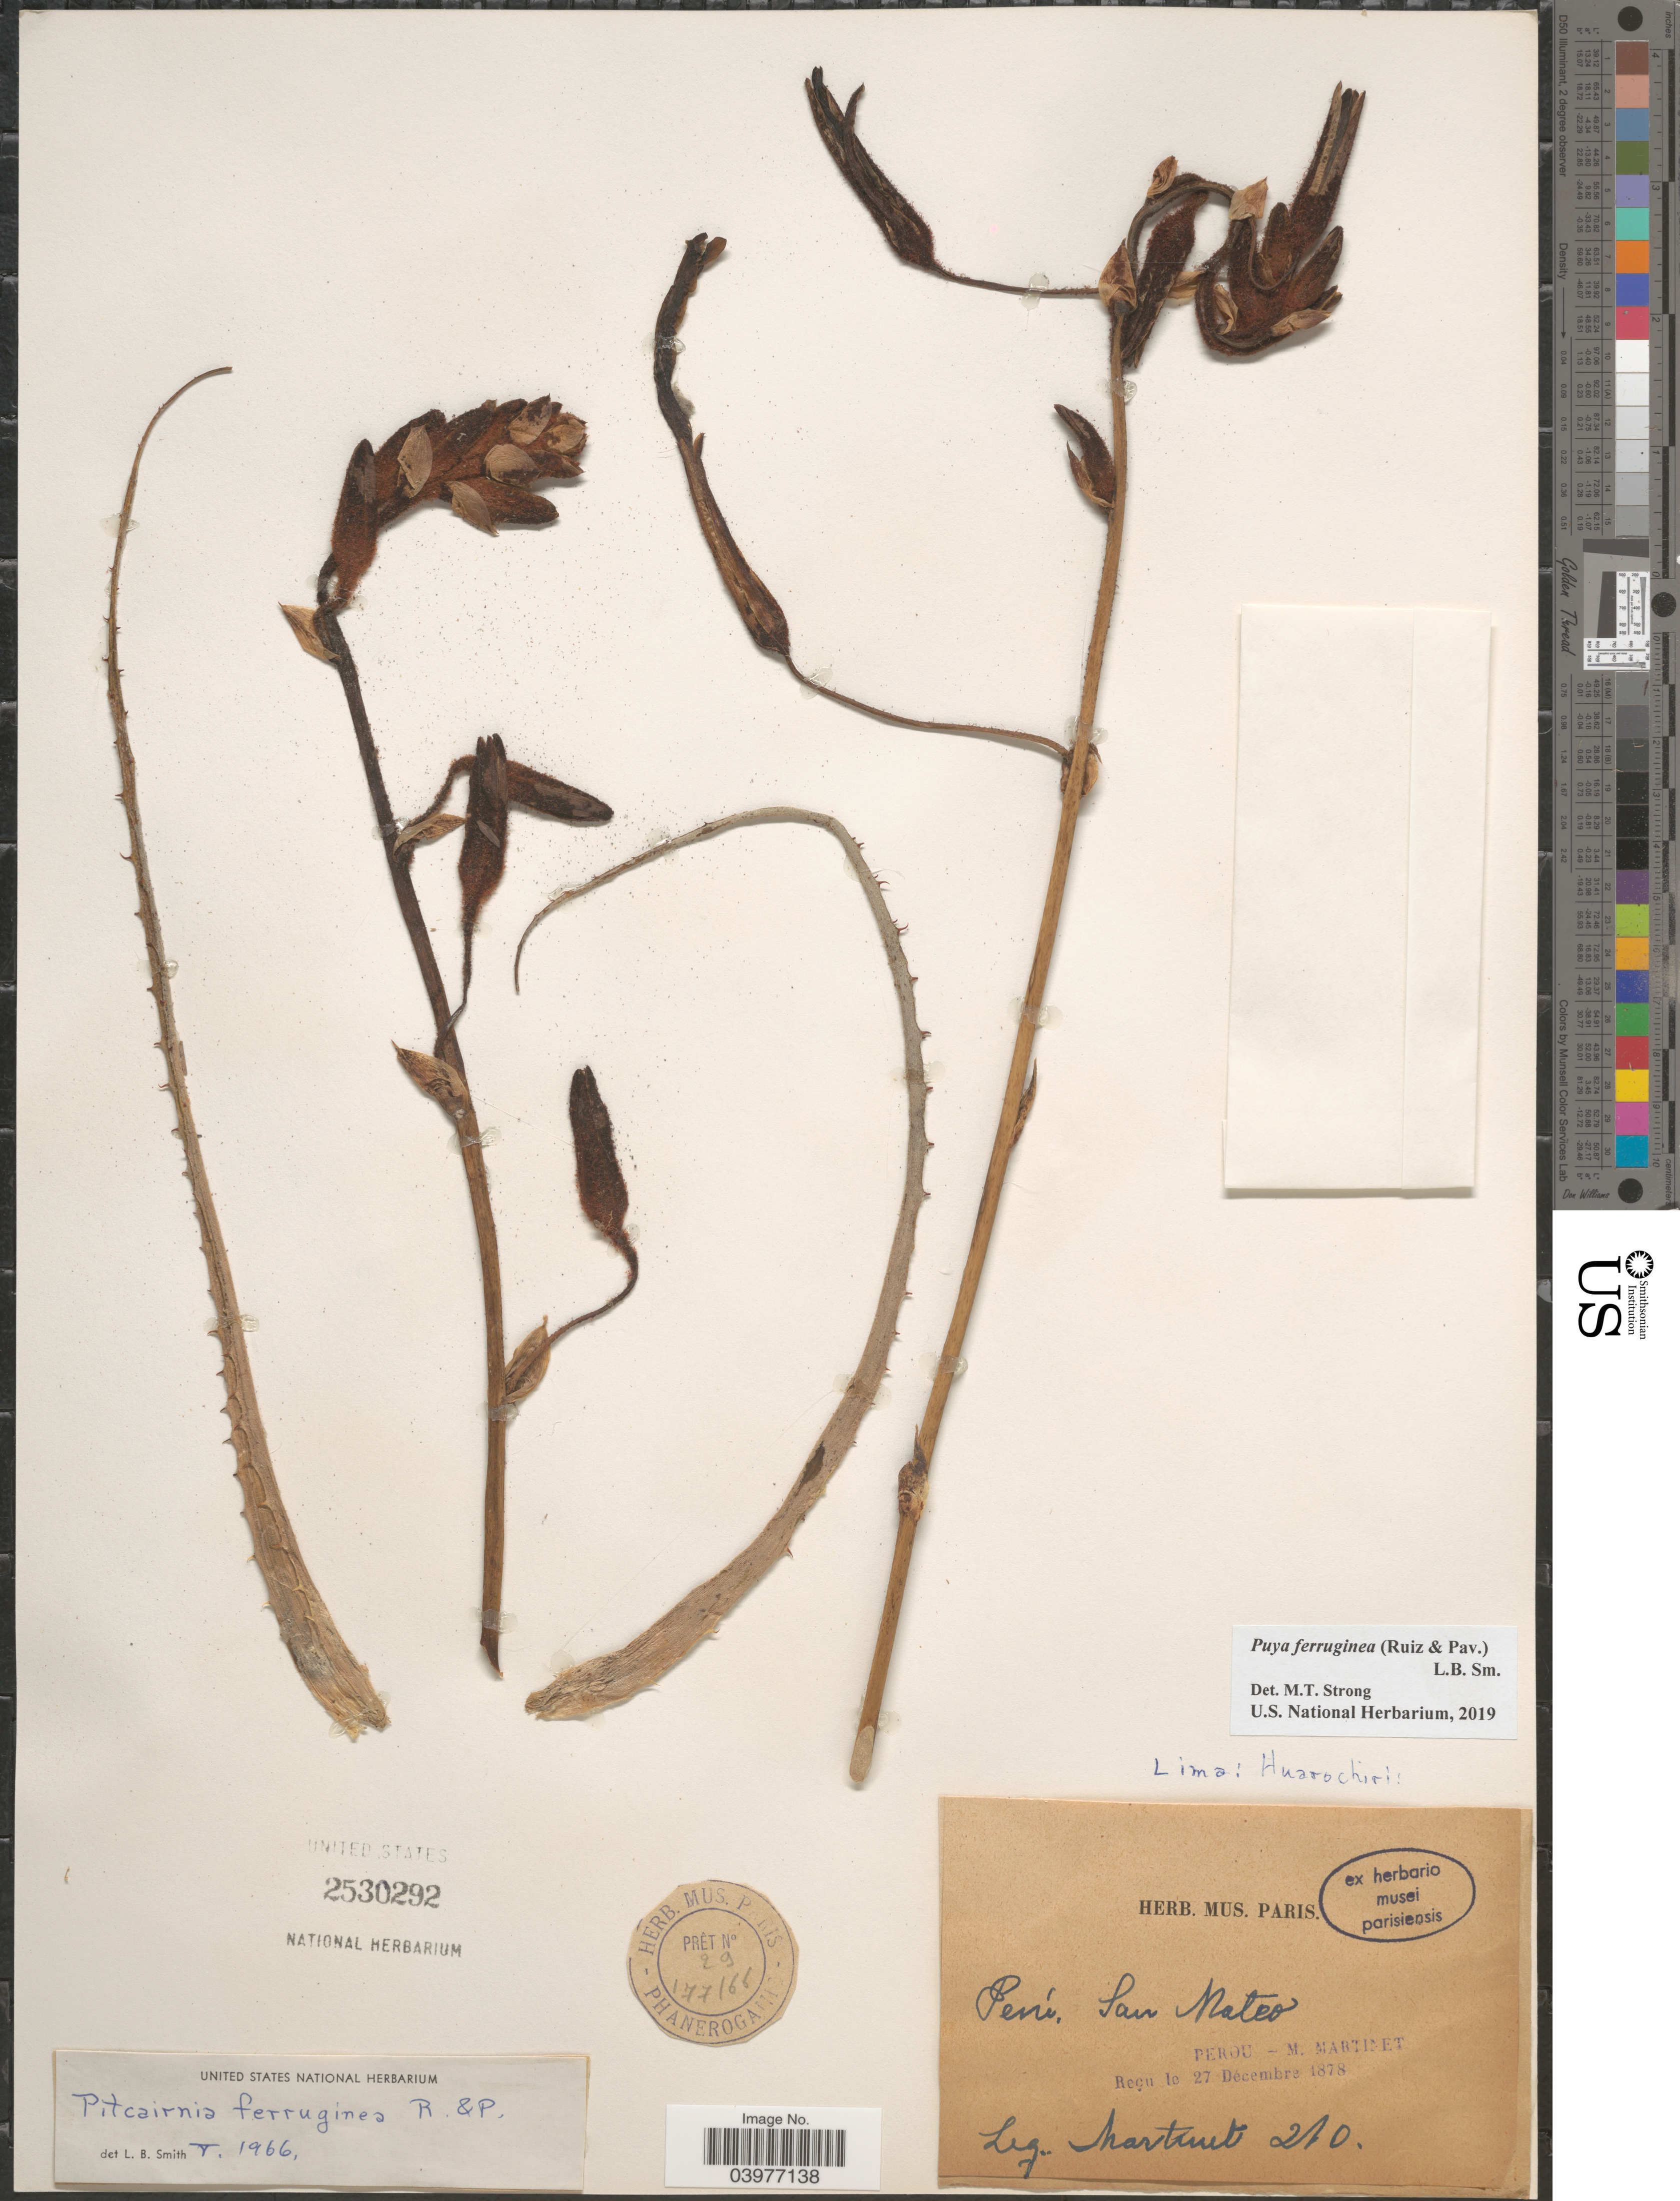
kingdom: Plantae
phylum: Tracheophyta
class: Liliopsida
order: Poales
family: Bromeliaceae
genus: Puya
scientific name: Puya ferruginea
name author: (Ruiz & Pav.) L.B. Sm.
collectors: M. Martinet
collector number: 210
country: Peru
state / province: Lima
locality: Huarochiri: San Mateo.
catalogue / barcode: US 2530292